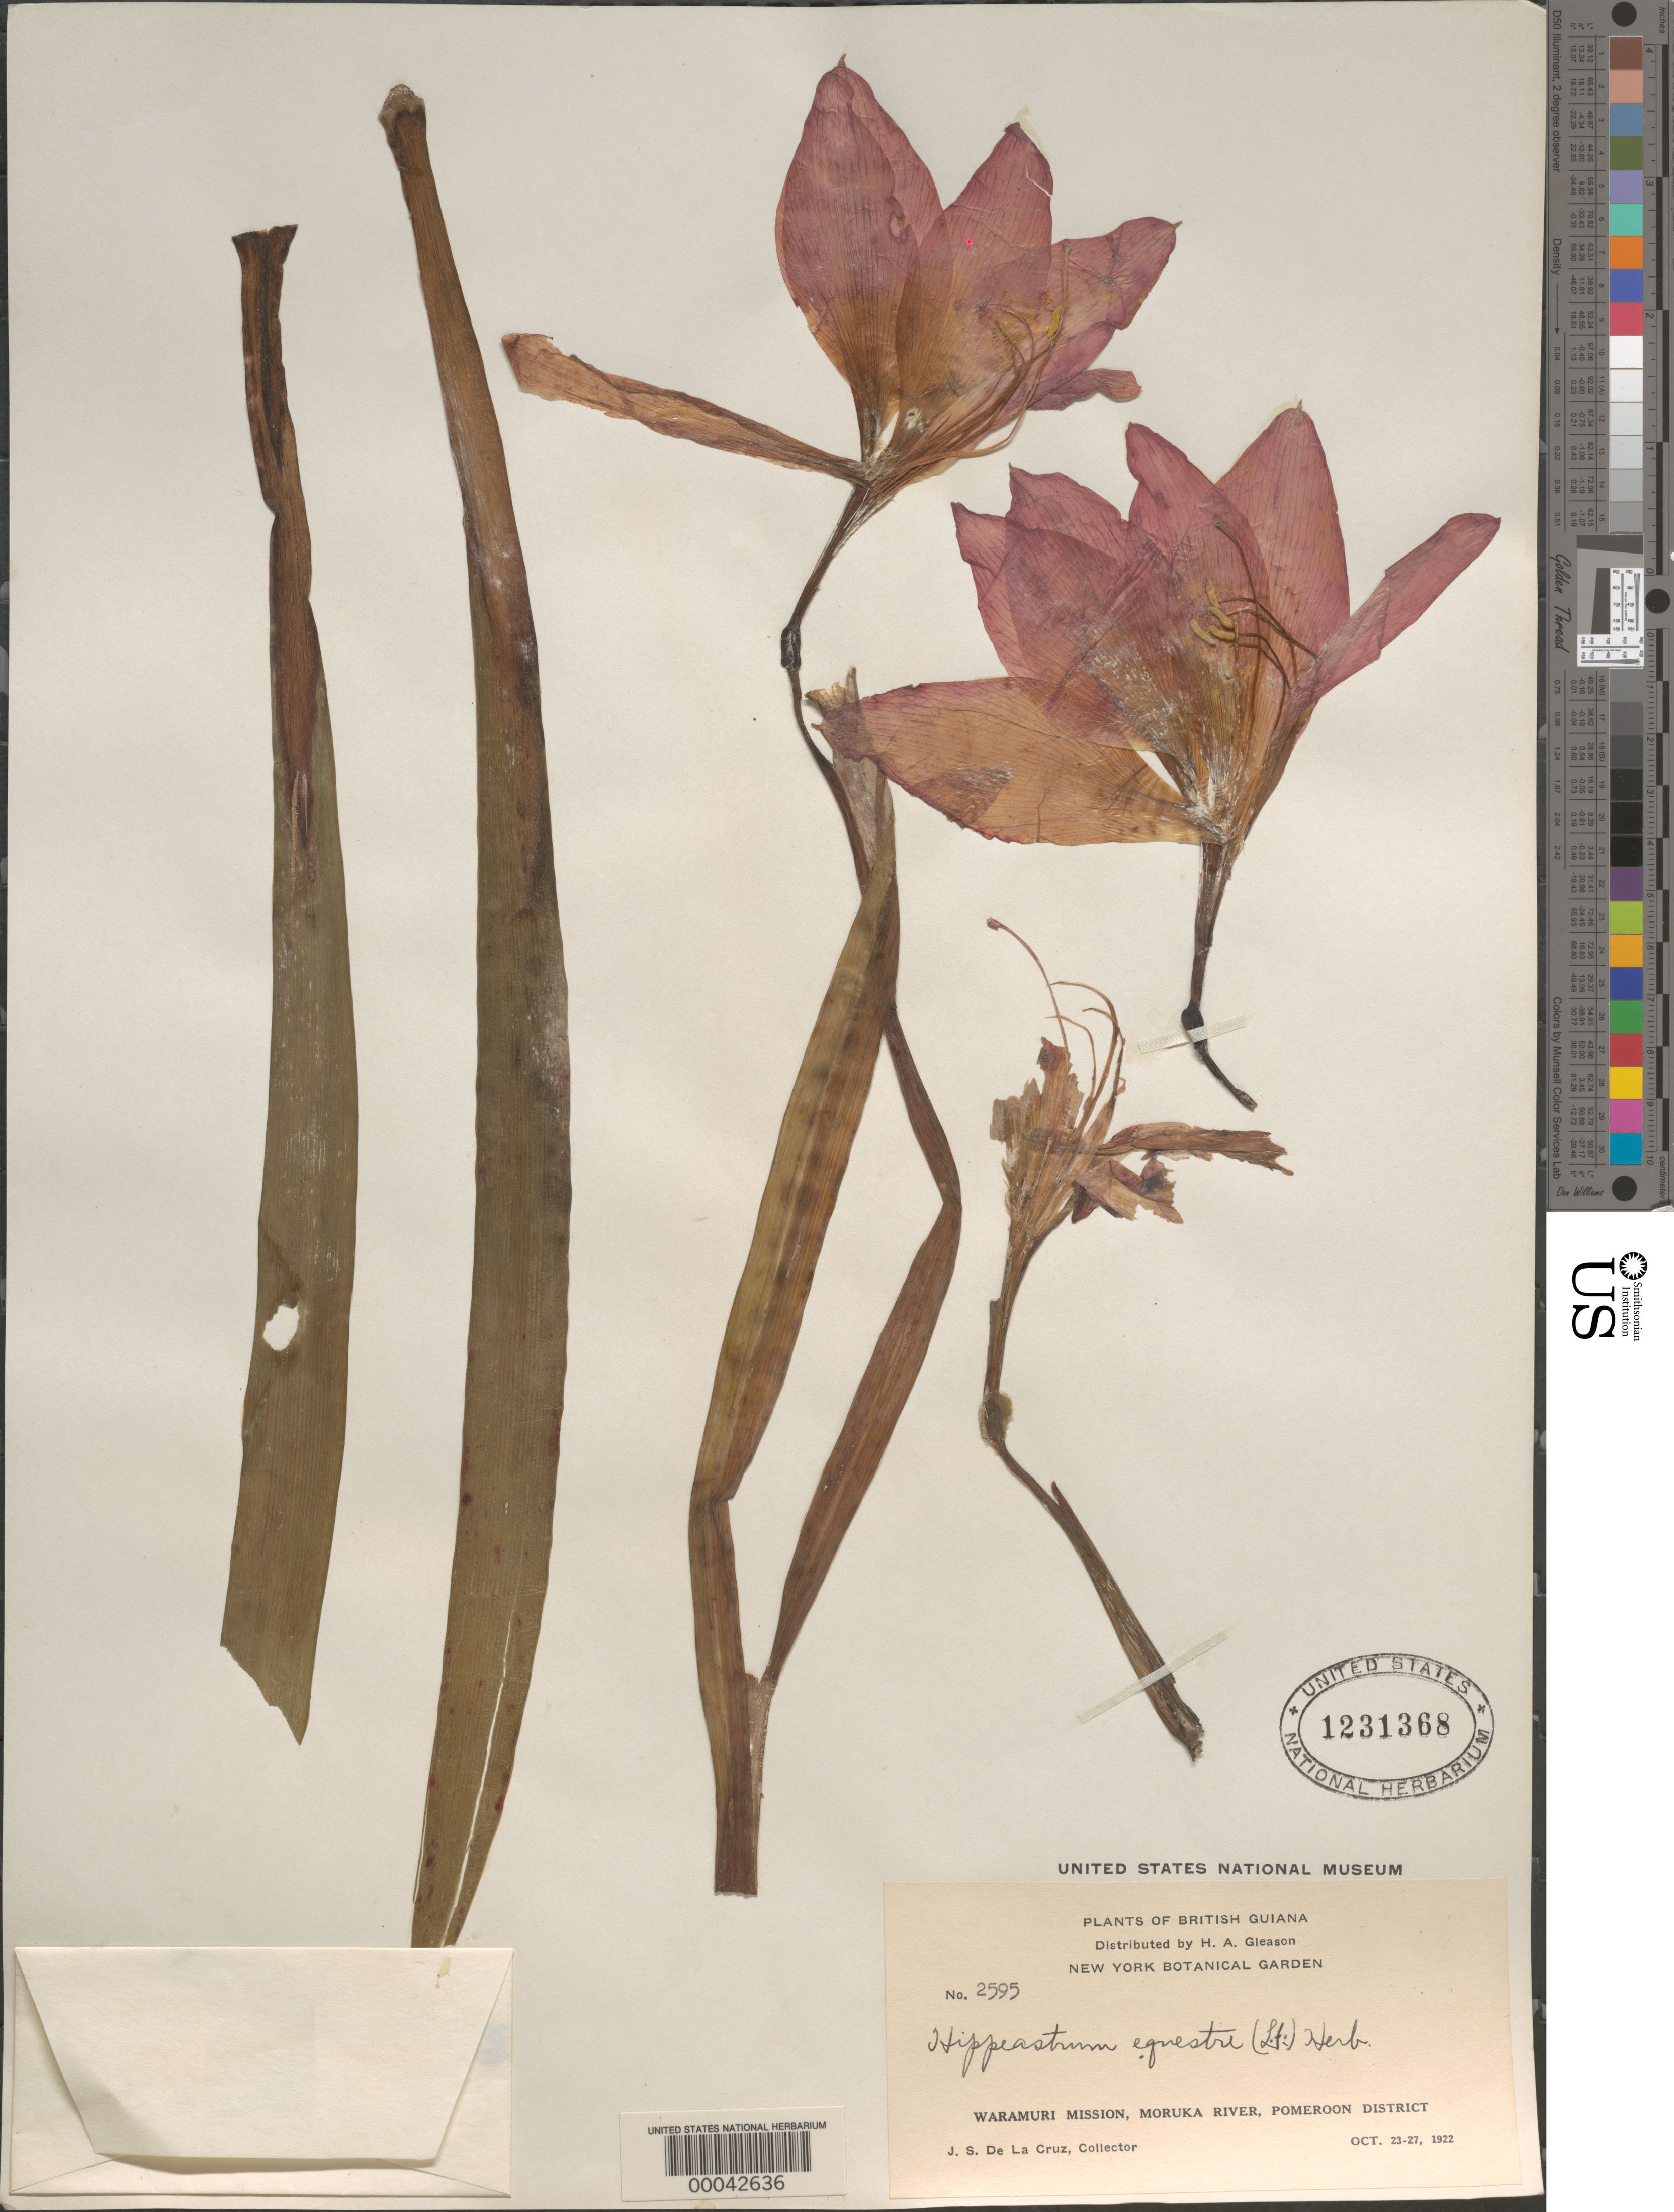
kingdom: Plantae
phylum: Tracheophyta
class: Liliopsida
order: Asparagales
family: Amaryllidaceae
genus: Hippeastrum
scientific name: Hippeastrum equestre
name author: (Aiton) Herb.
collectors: J. S. de la Cruz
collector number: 2595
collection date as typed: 23 Oct 1922 to 27 Oct 1922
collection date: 1922-10-23/1922-10-27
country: Guyana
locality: Waramuri mission, muruka river, pomeroon dist.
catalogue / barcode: US 1231368